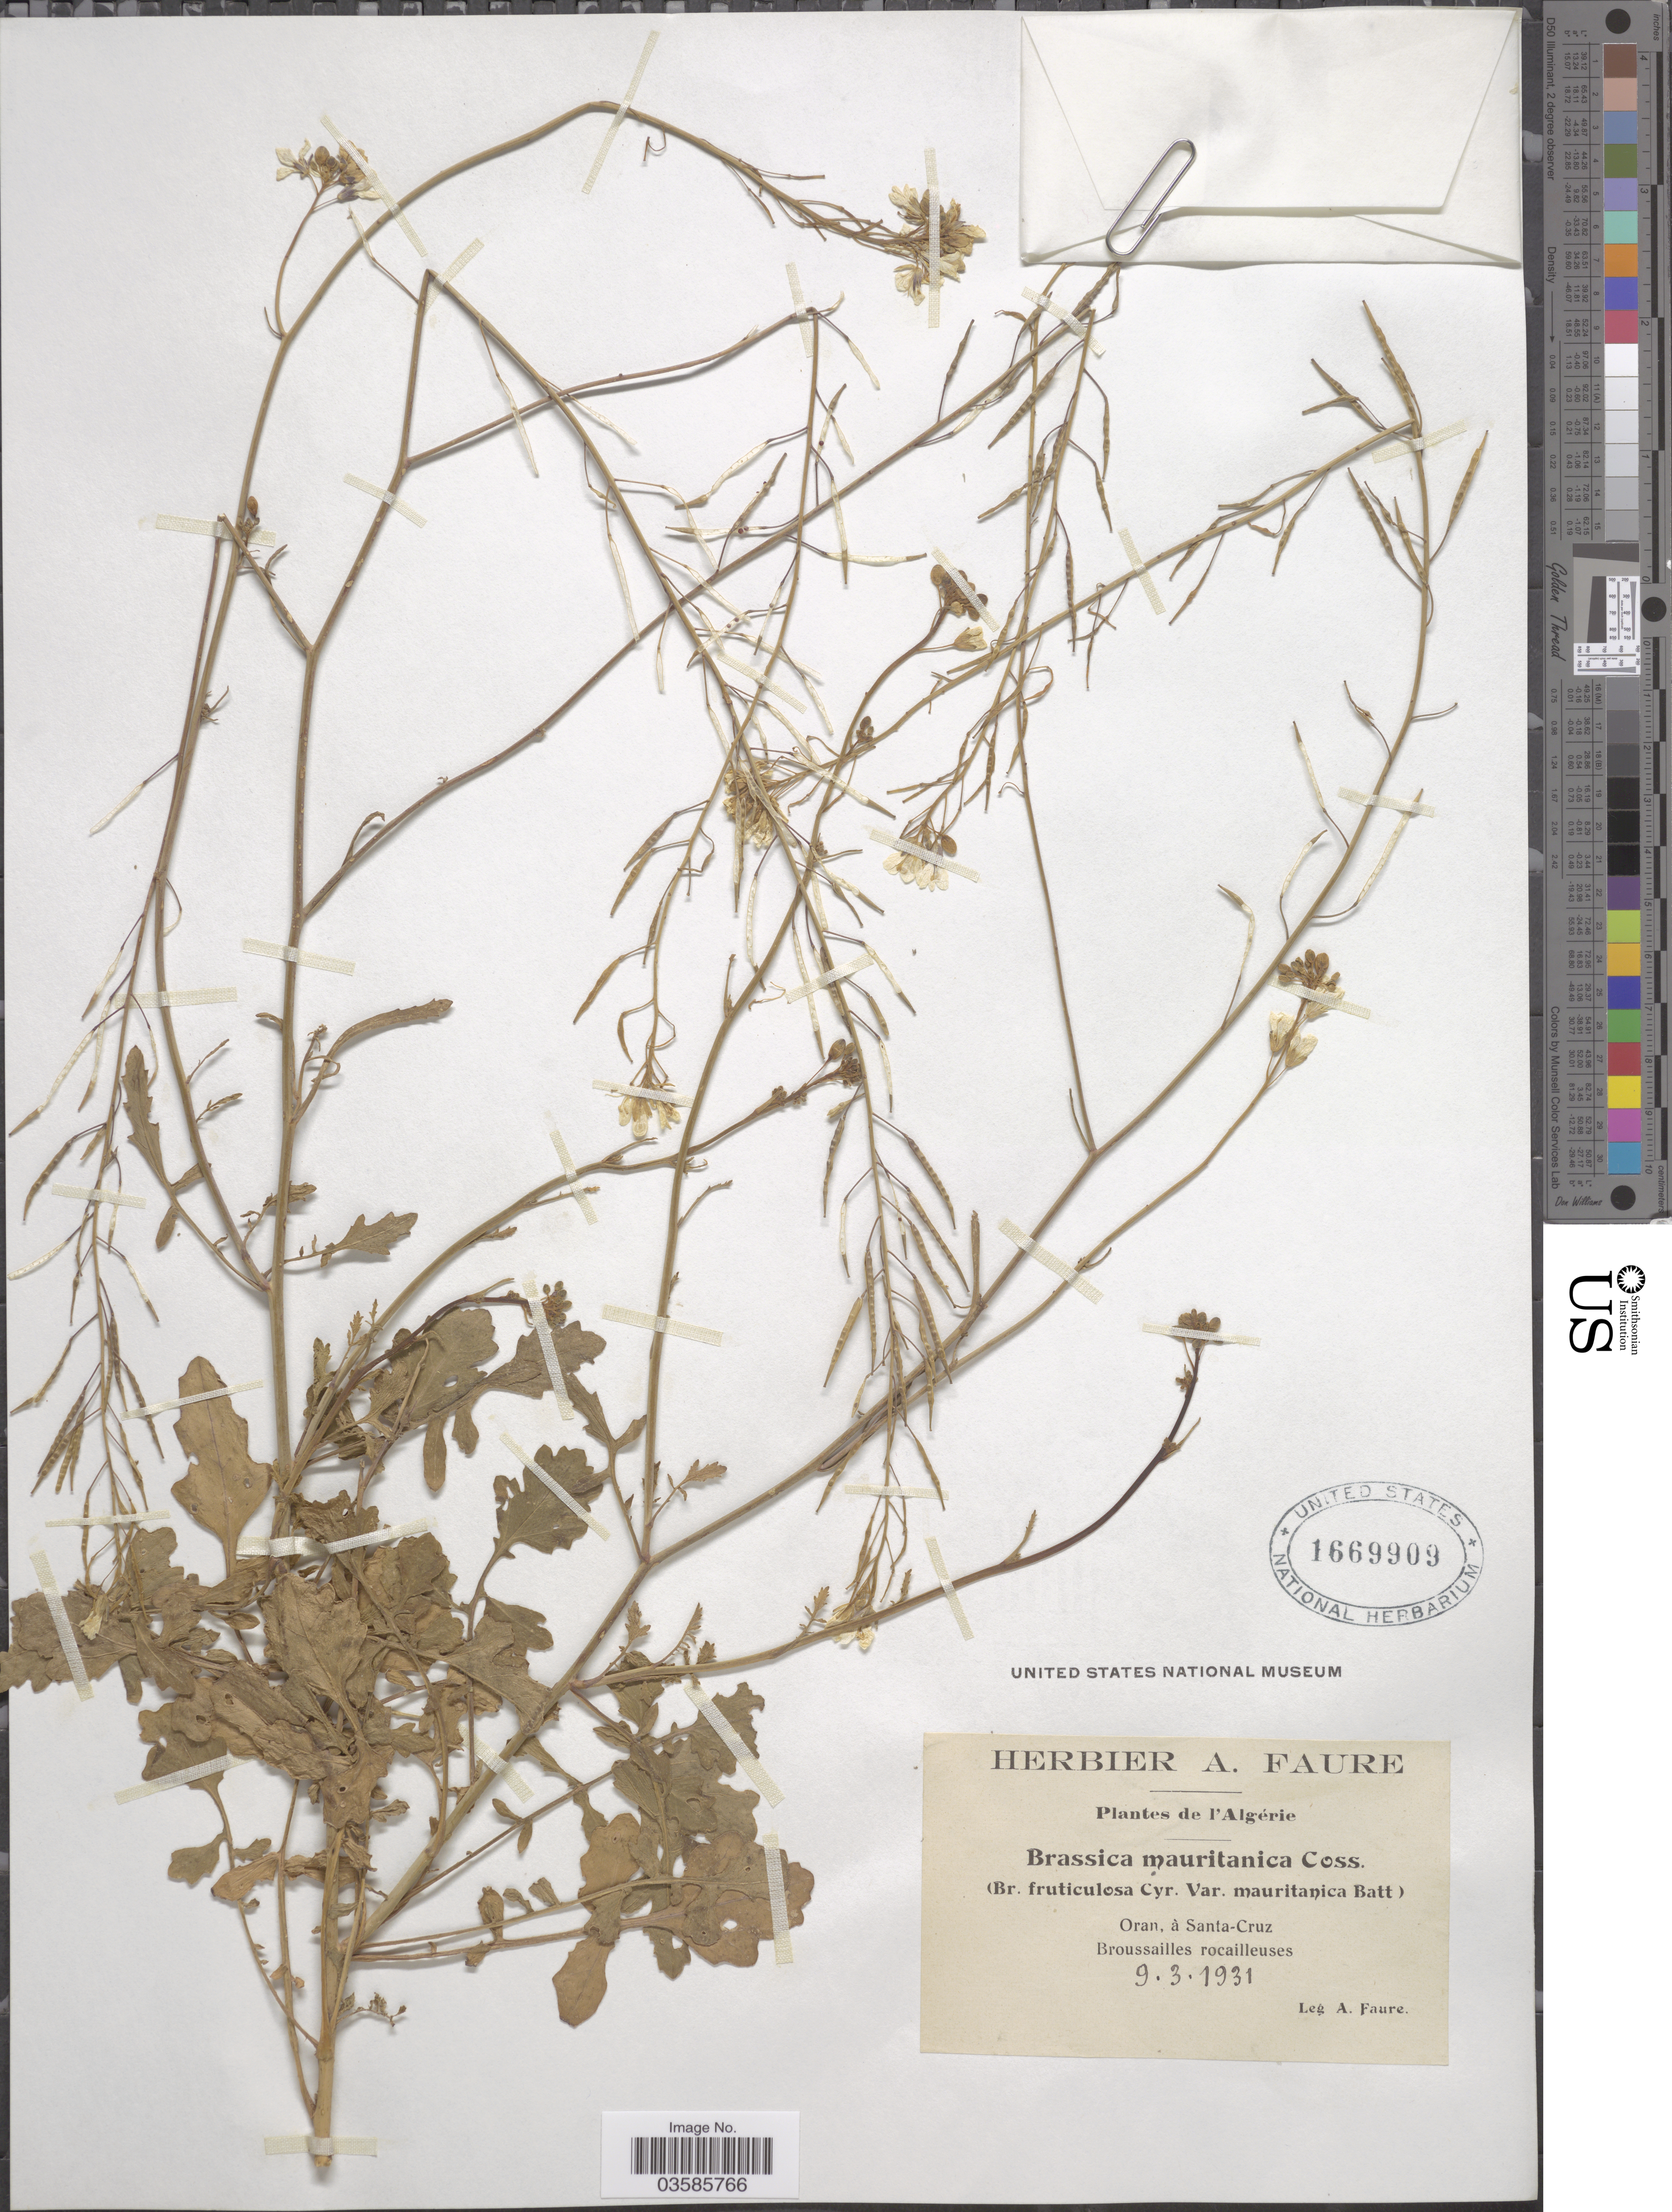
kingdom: Plantae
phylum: Tracheophyta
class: Magnoliopsida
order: Brassicales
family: Brassicaceae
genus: Brassica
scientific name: Brassica mauritanica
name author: Coss.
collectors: A. Faure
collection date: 1931-03-09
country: Algeria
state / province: Oran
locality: Oran, à Santa-Cruz. Broussailles rocailleuses.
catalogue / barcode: US 1669909